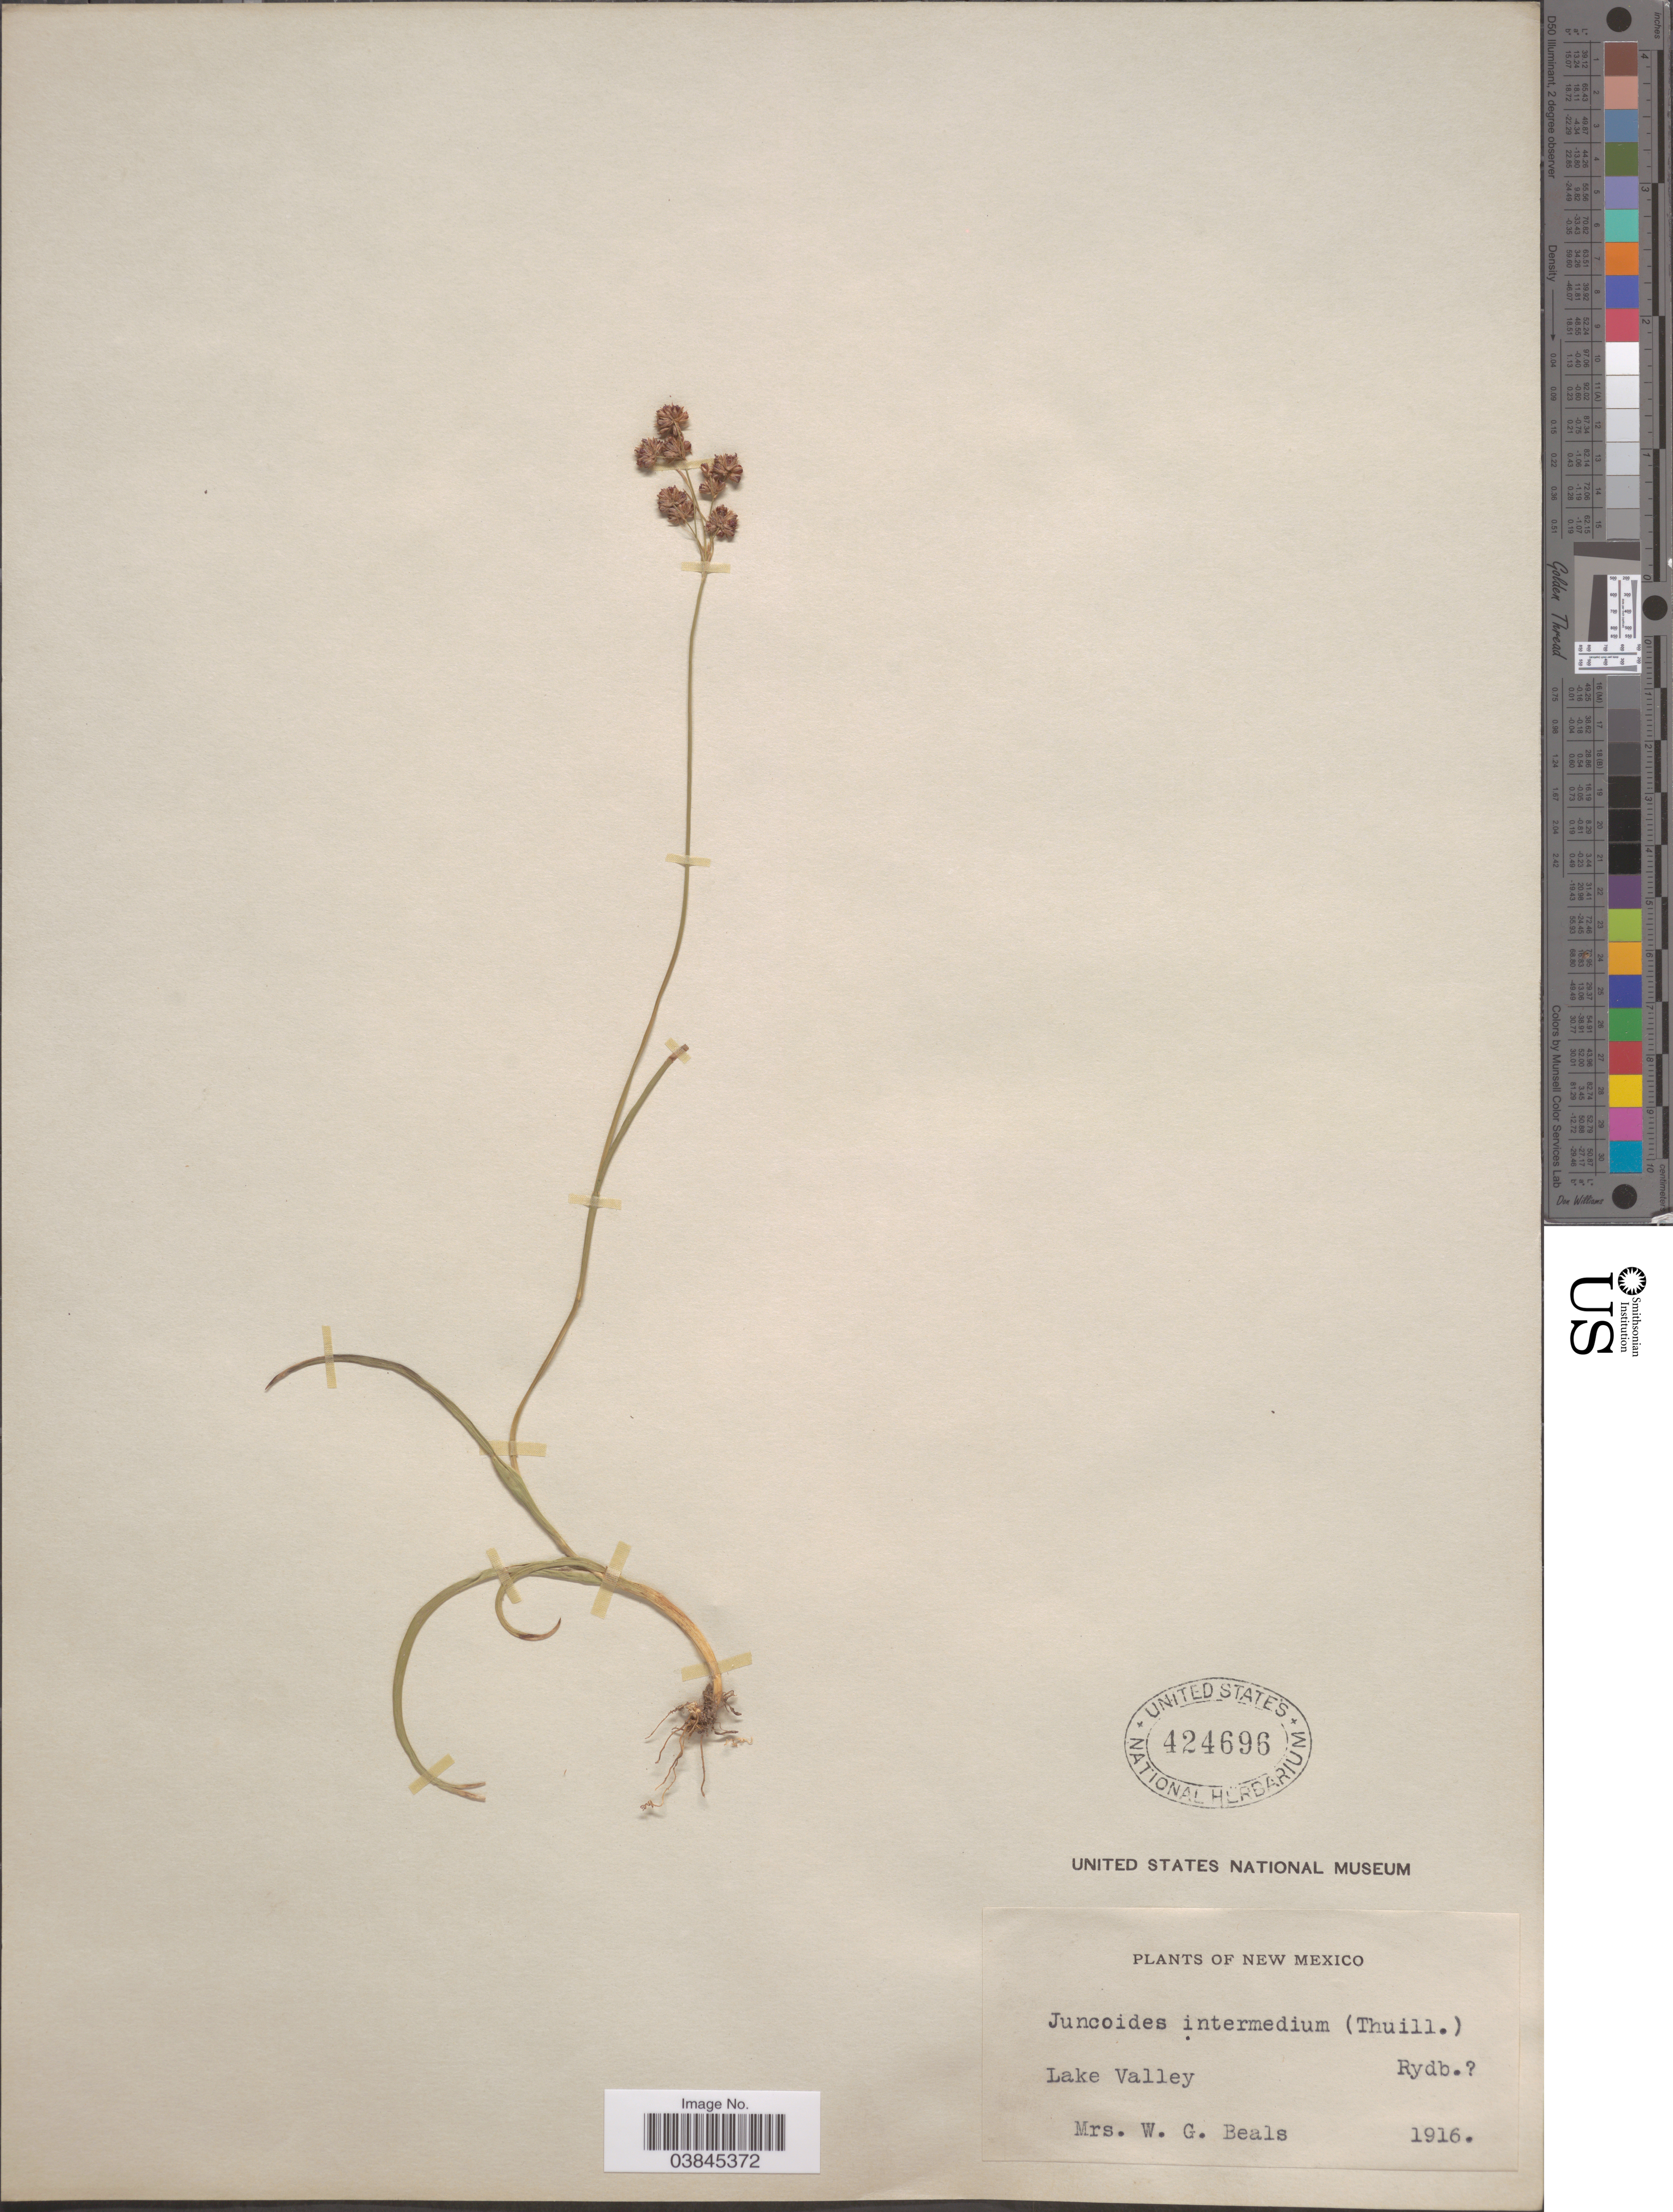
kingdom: Plantae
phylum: Tracheophyta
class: Liliopsida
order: Poales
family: Juncaceae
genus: Luzula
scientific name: Luzula campestris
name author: (L.) DC.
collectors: Mrs. W. G. Beals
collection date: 1916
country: United States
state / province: New Mexico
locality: Lake Valley.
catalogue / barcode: US 424696